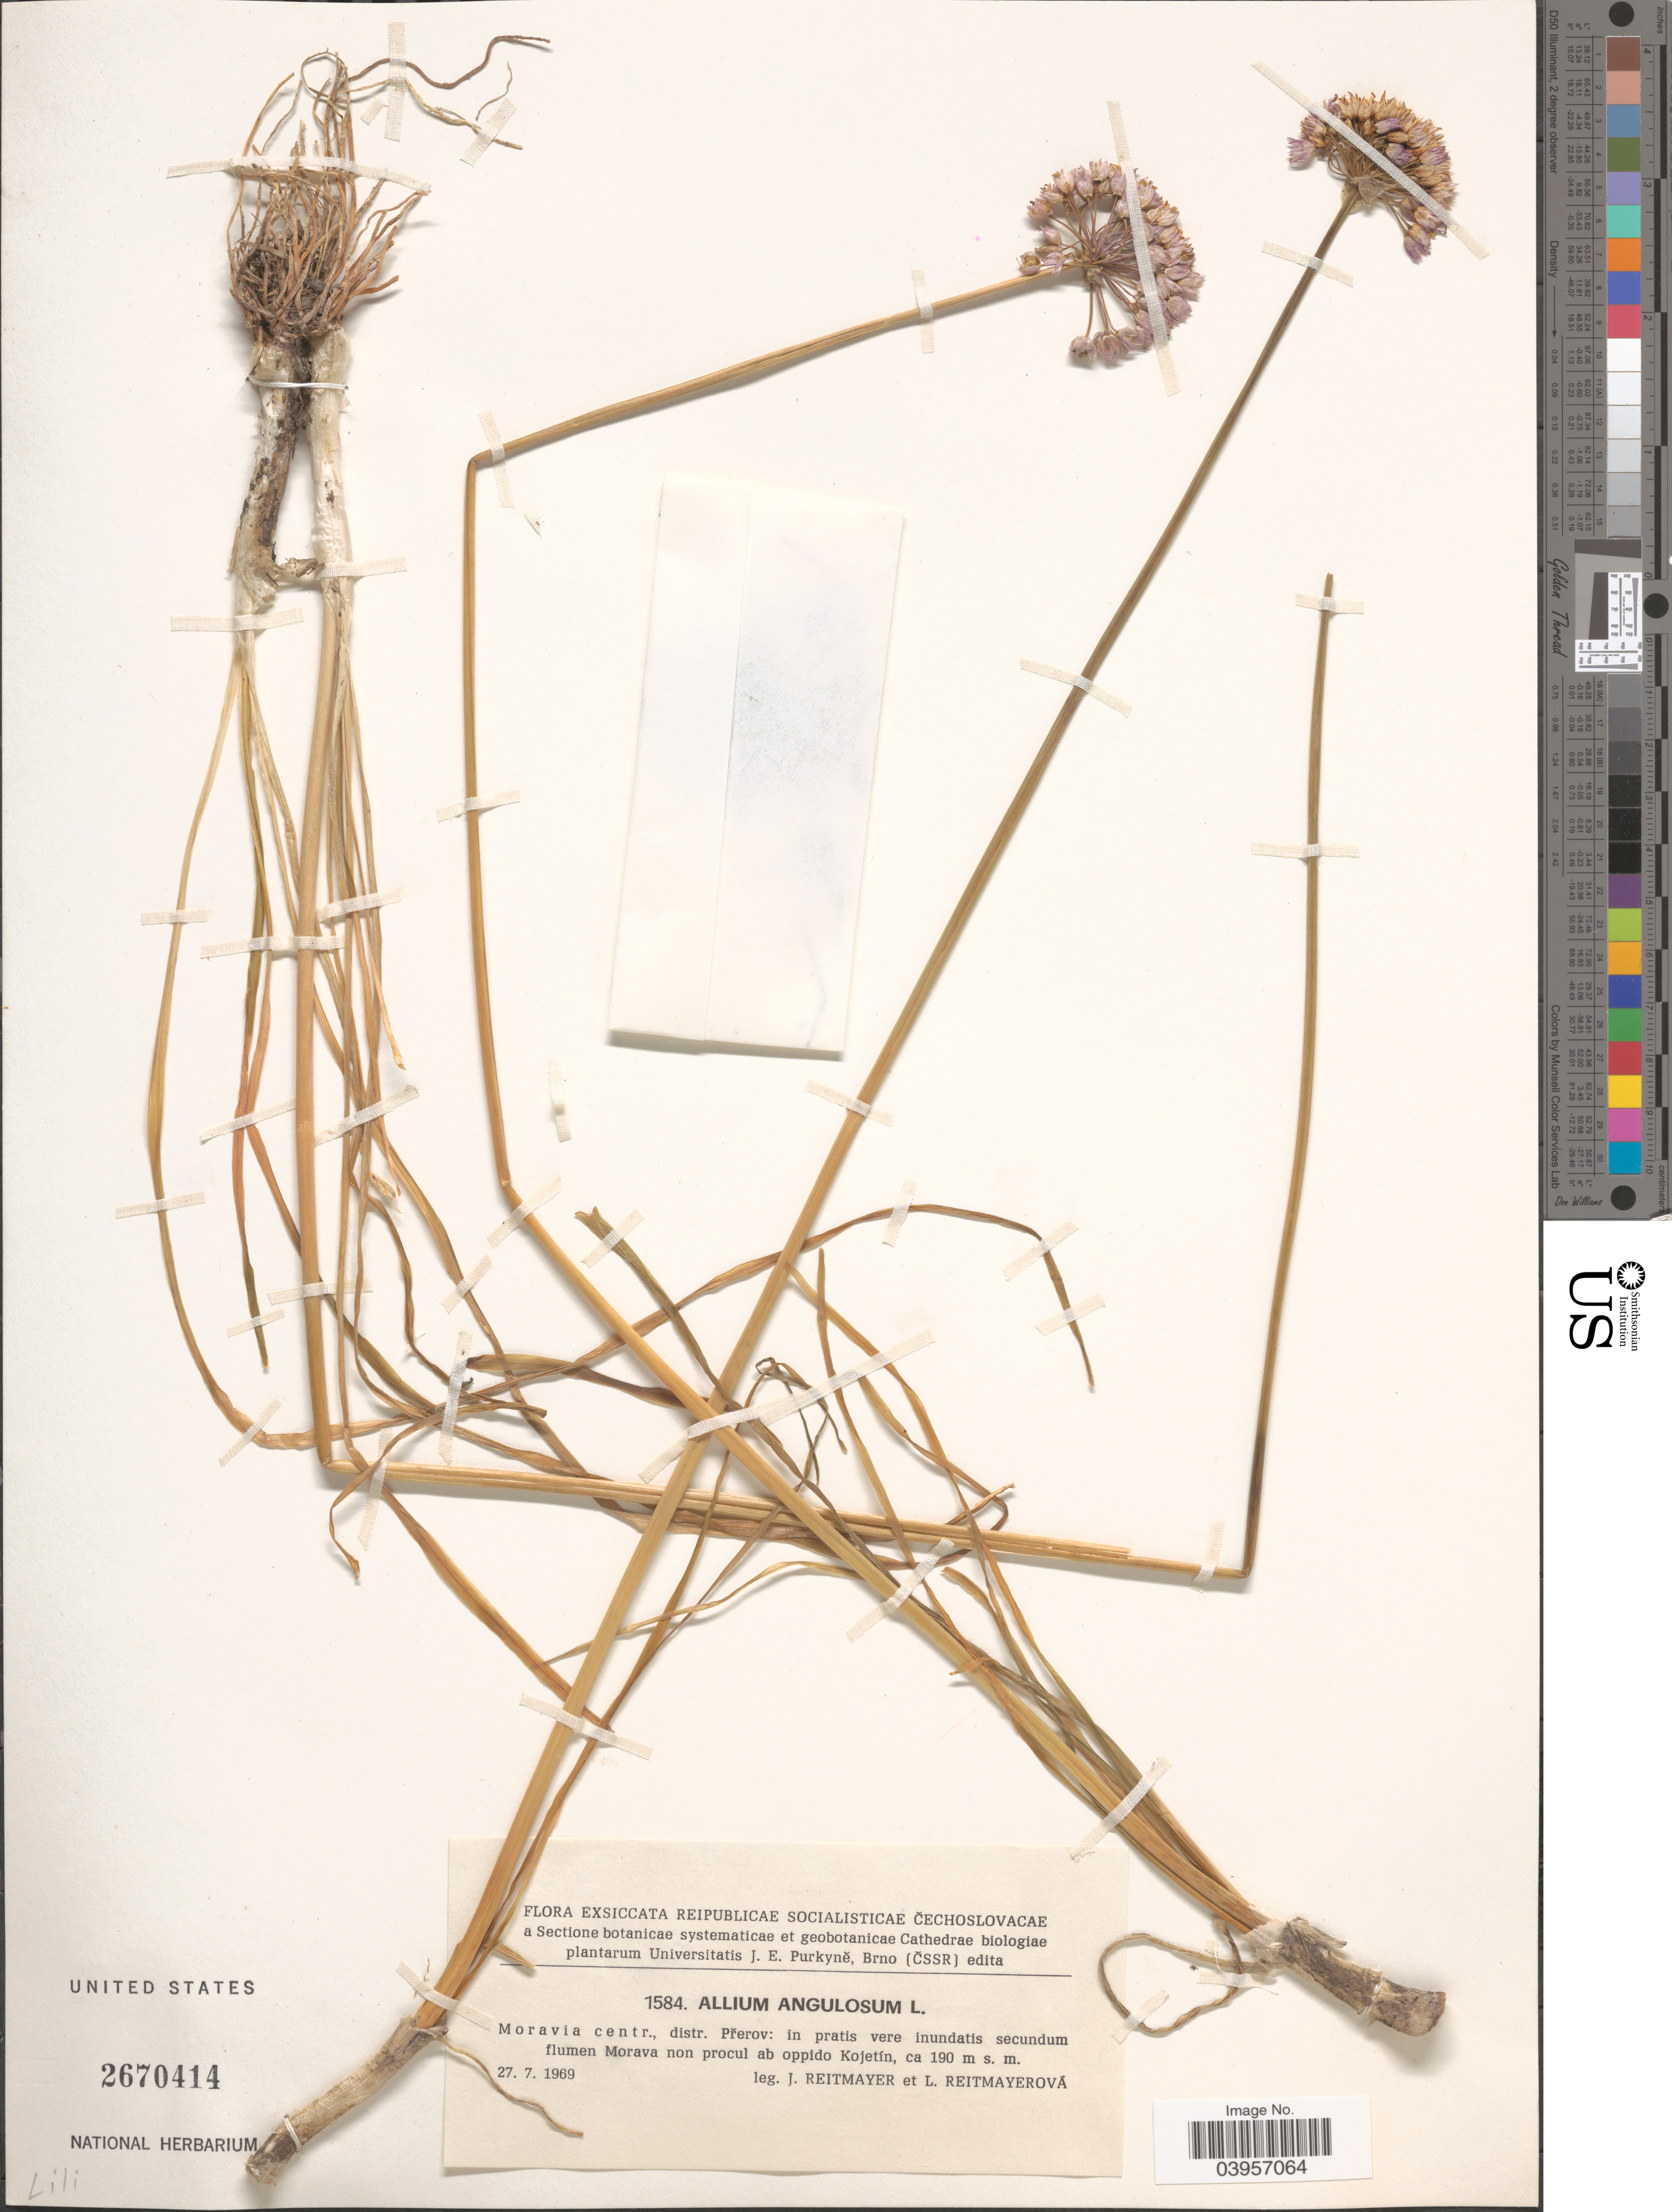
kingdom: Plantae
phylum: Tracheophyta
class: Liliopsida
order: Asparagales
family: Amaryllidaceae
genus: Allium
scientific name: Allium angulosum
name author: L.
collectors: J. Reitmayer & L. Reitmayerová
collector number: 1584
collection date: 1969-07-27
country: Czechia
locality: Moravia centr., distr. Přerov: In pratis vere inundatis secundum flumen Morava non procul ab oppido Kojetín.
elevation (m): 190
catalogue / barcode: US 2670414